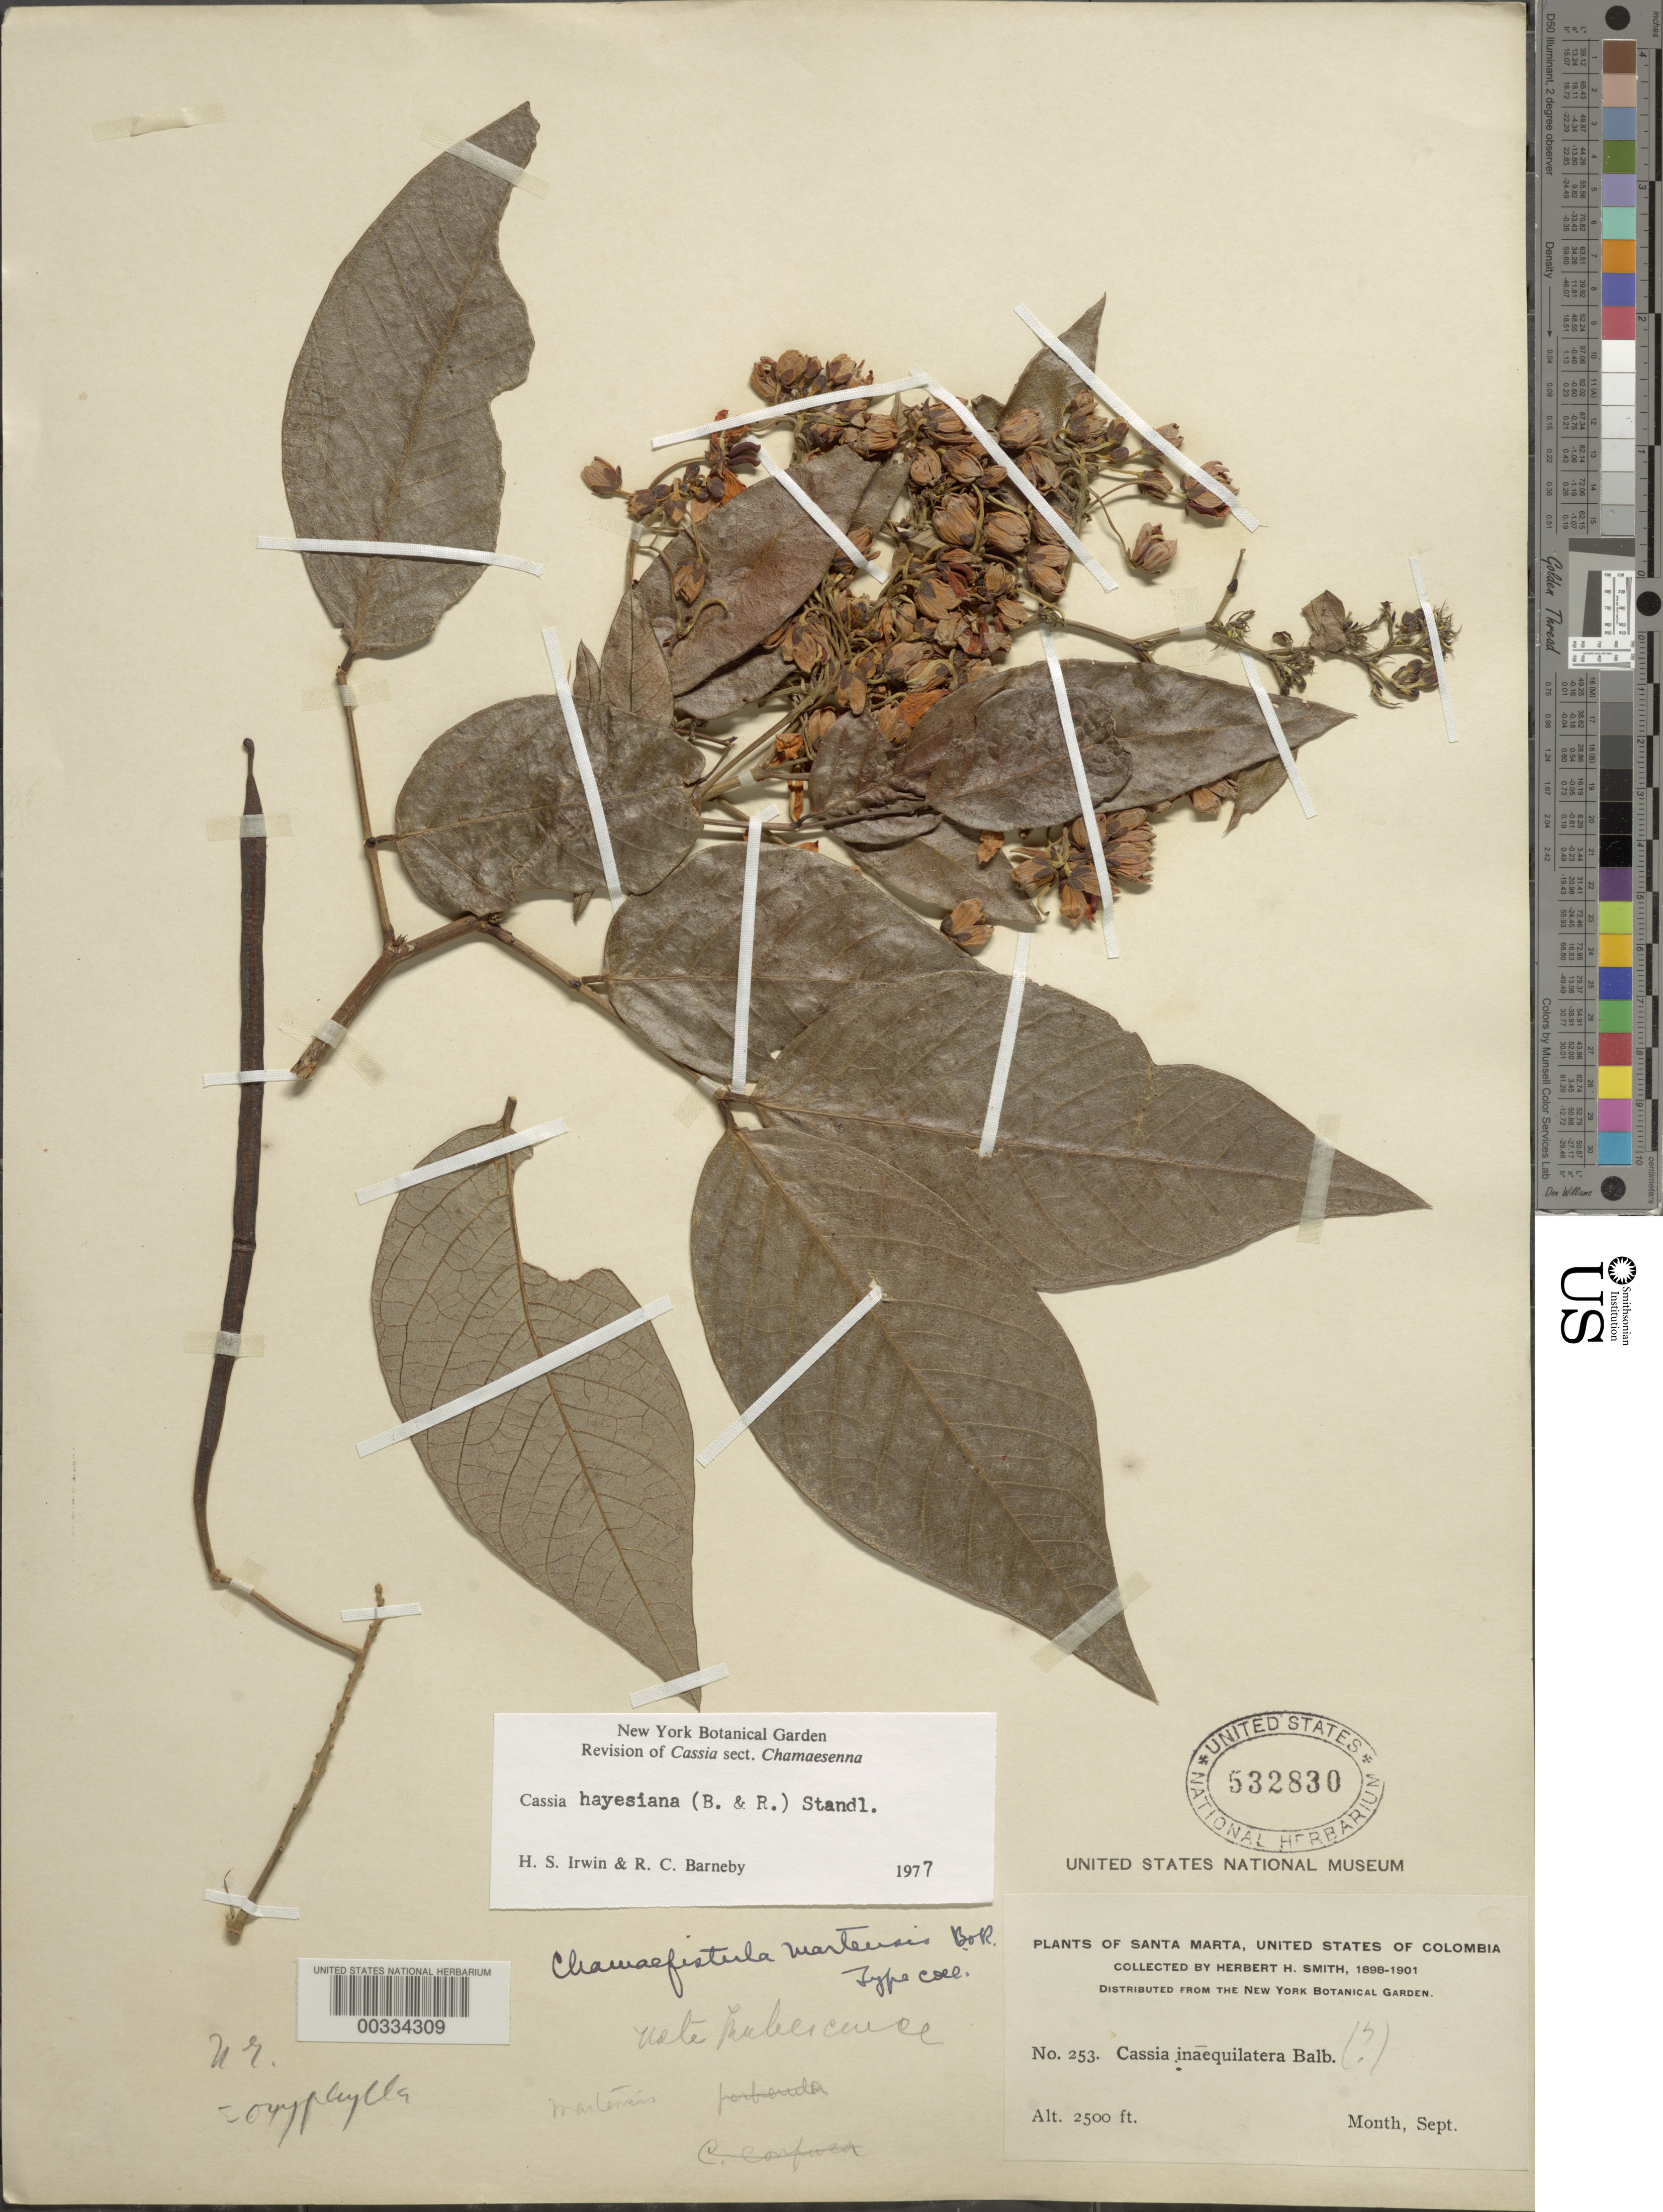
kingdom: Plantae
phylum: Tracheophyta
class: Magnoliopsida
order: Fabales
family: Fabaceae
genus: Senna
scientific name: Senna hayesiana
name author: (Britton & Rose) H.S. Irwin & Barneby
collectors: Herbert H. Smith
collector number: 253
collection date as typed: Sep 1898 to -- Sep 1901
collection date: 1898-09/1901-09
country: Colombia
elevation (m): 762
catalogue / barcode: US 532830